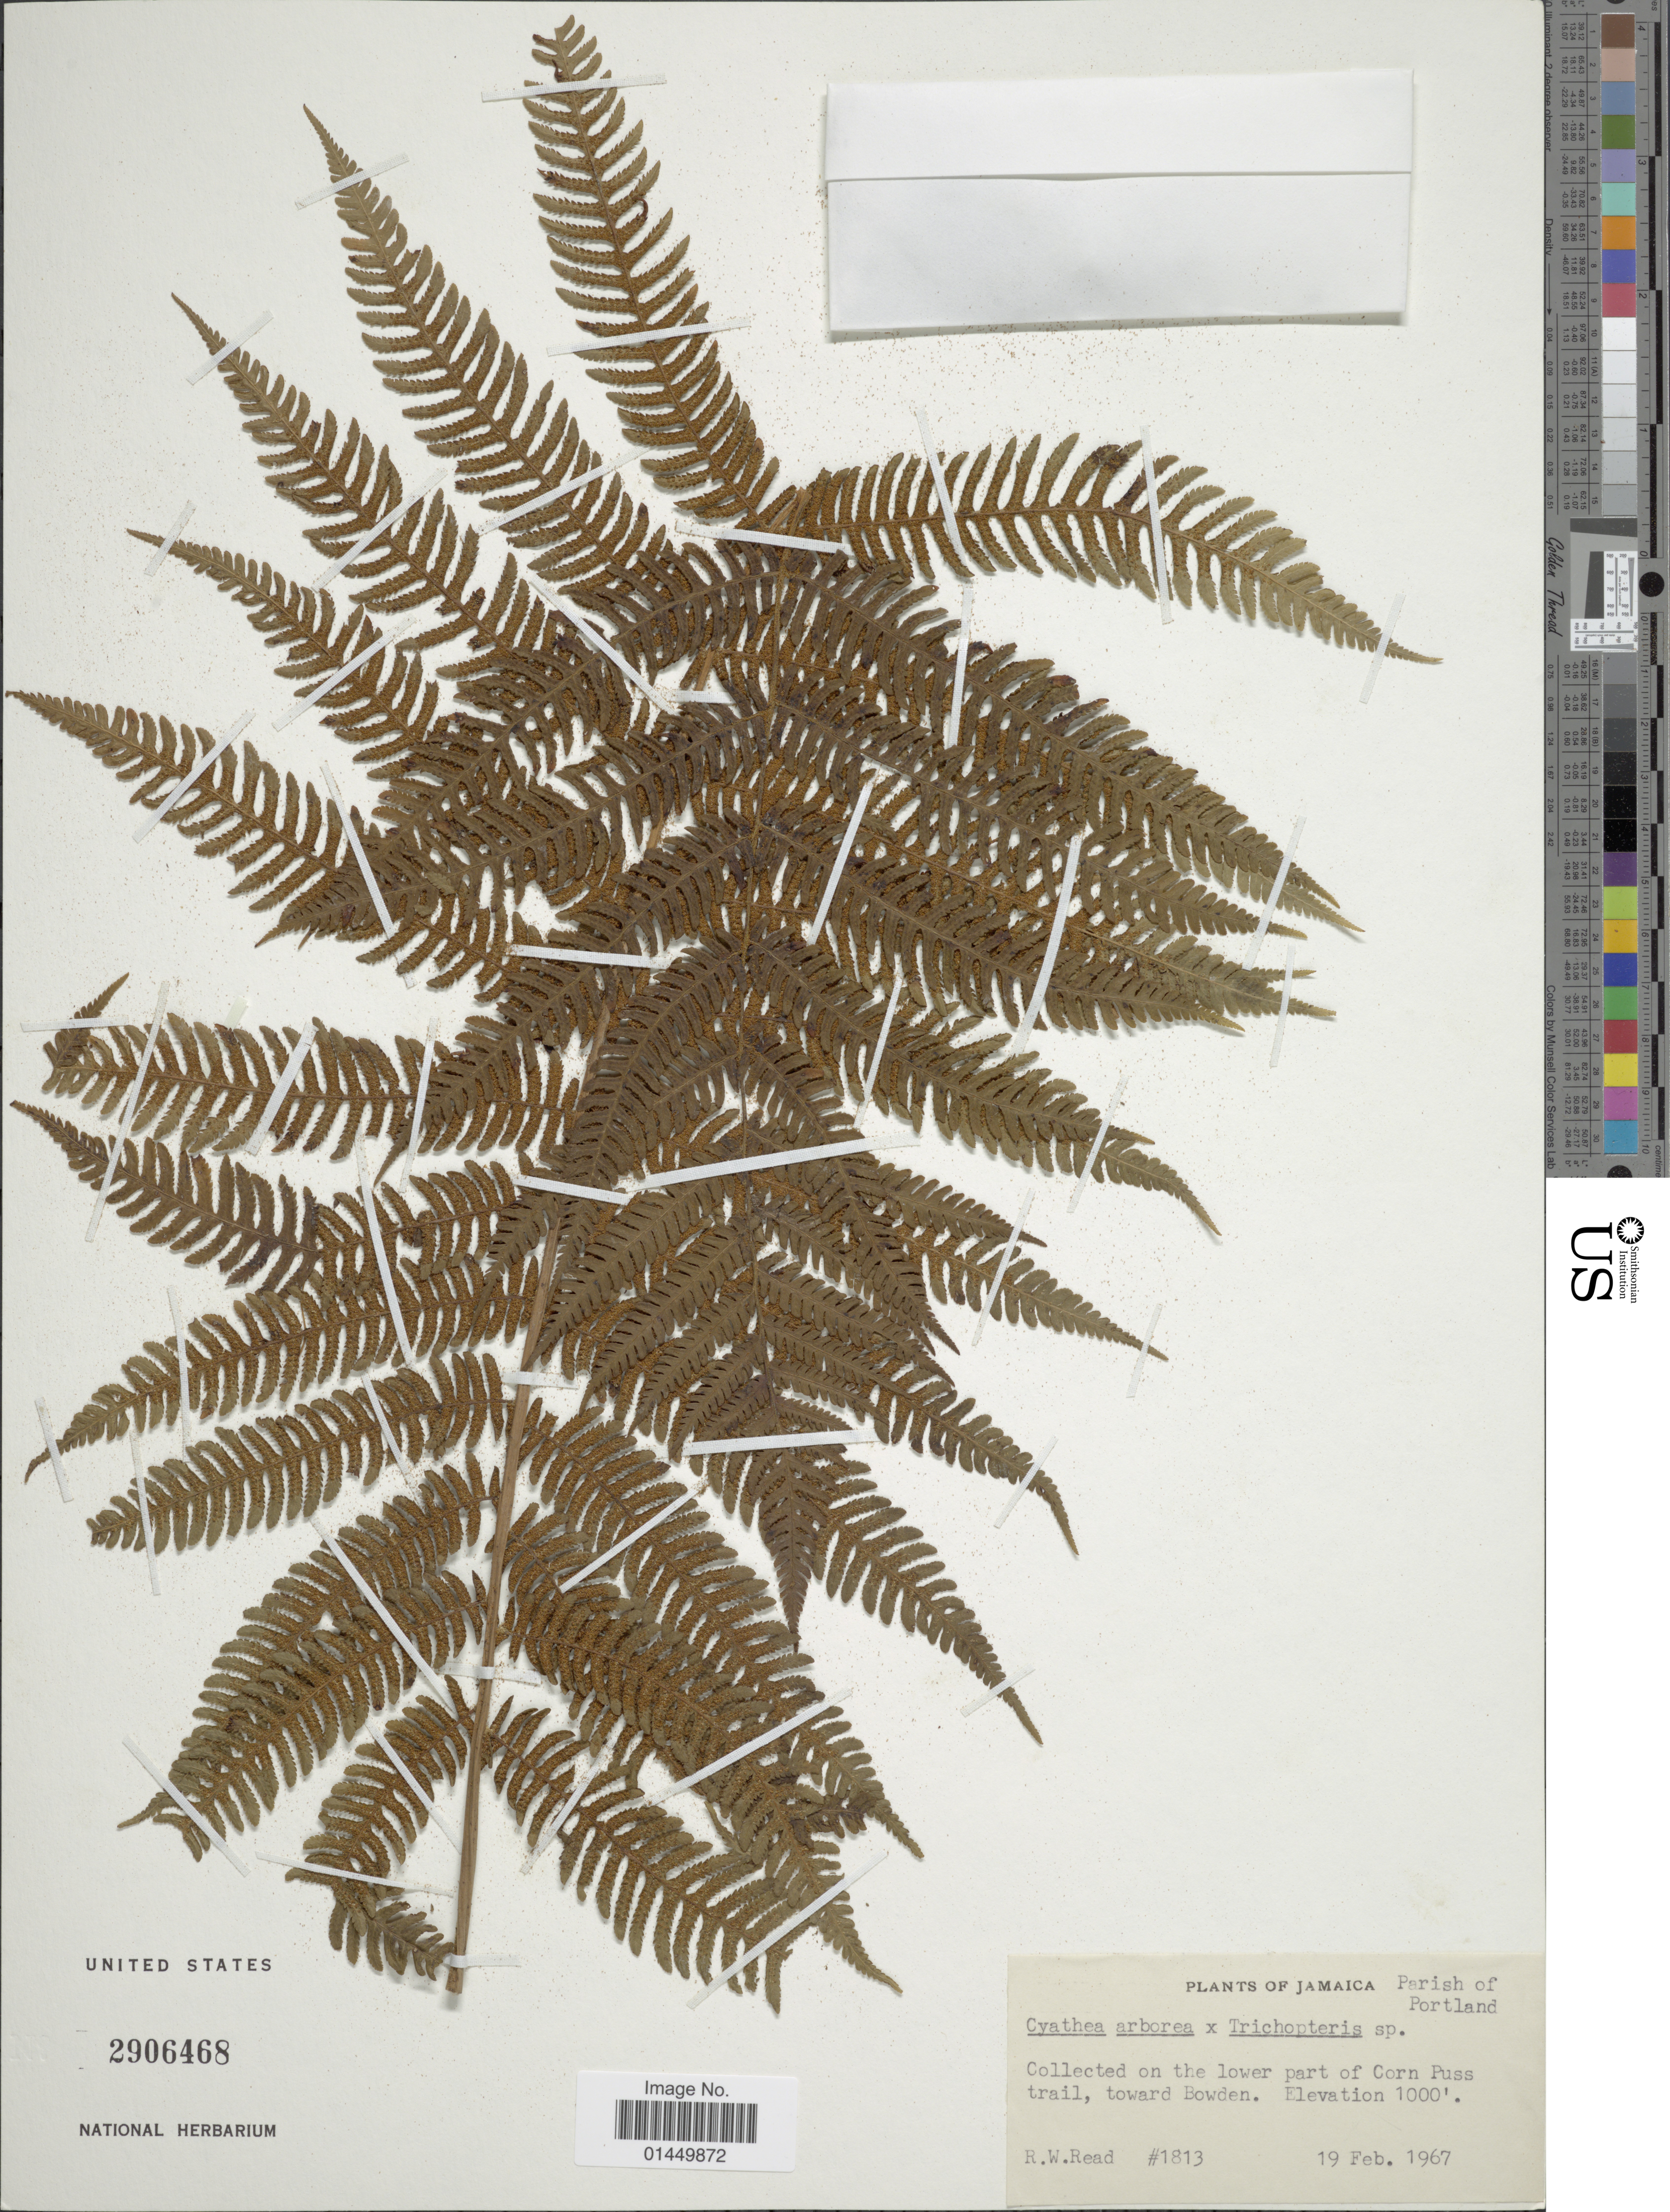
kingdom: Plantae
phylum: Tracheophyta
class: Polypodiopsida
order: Cyatheales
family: Cyatheaceae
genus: Cyathea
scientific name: Cyathea arborea x Trichipteris armata (Sw.) R.M. Tryon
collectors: R. W. Read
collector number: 1813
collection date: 1967-02-19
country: Jamaica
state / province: Portland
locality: Parish of Portland, On the lower part of Corn Puss trail, toward Bowden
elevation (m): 305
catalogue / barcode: US 2906468